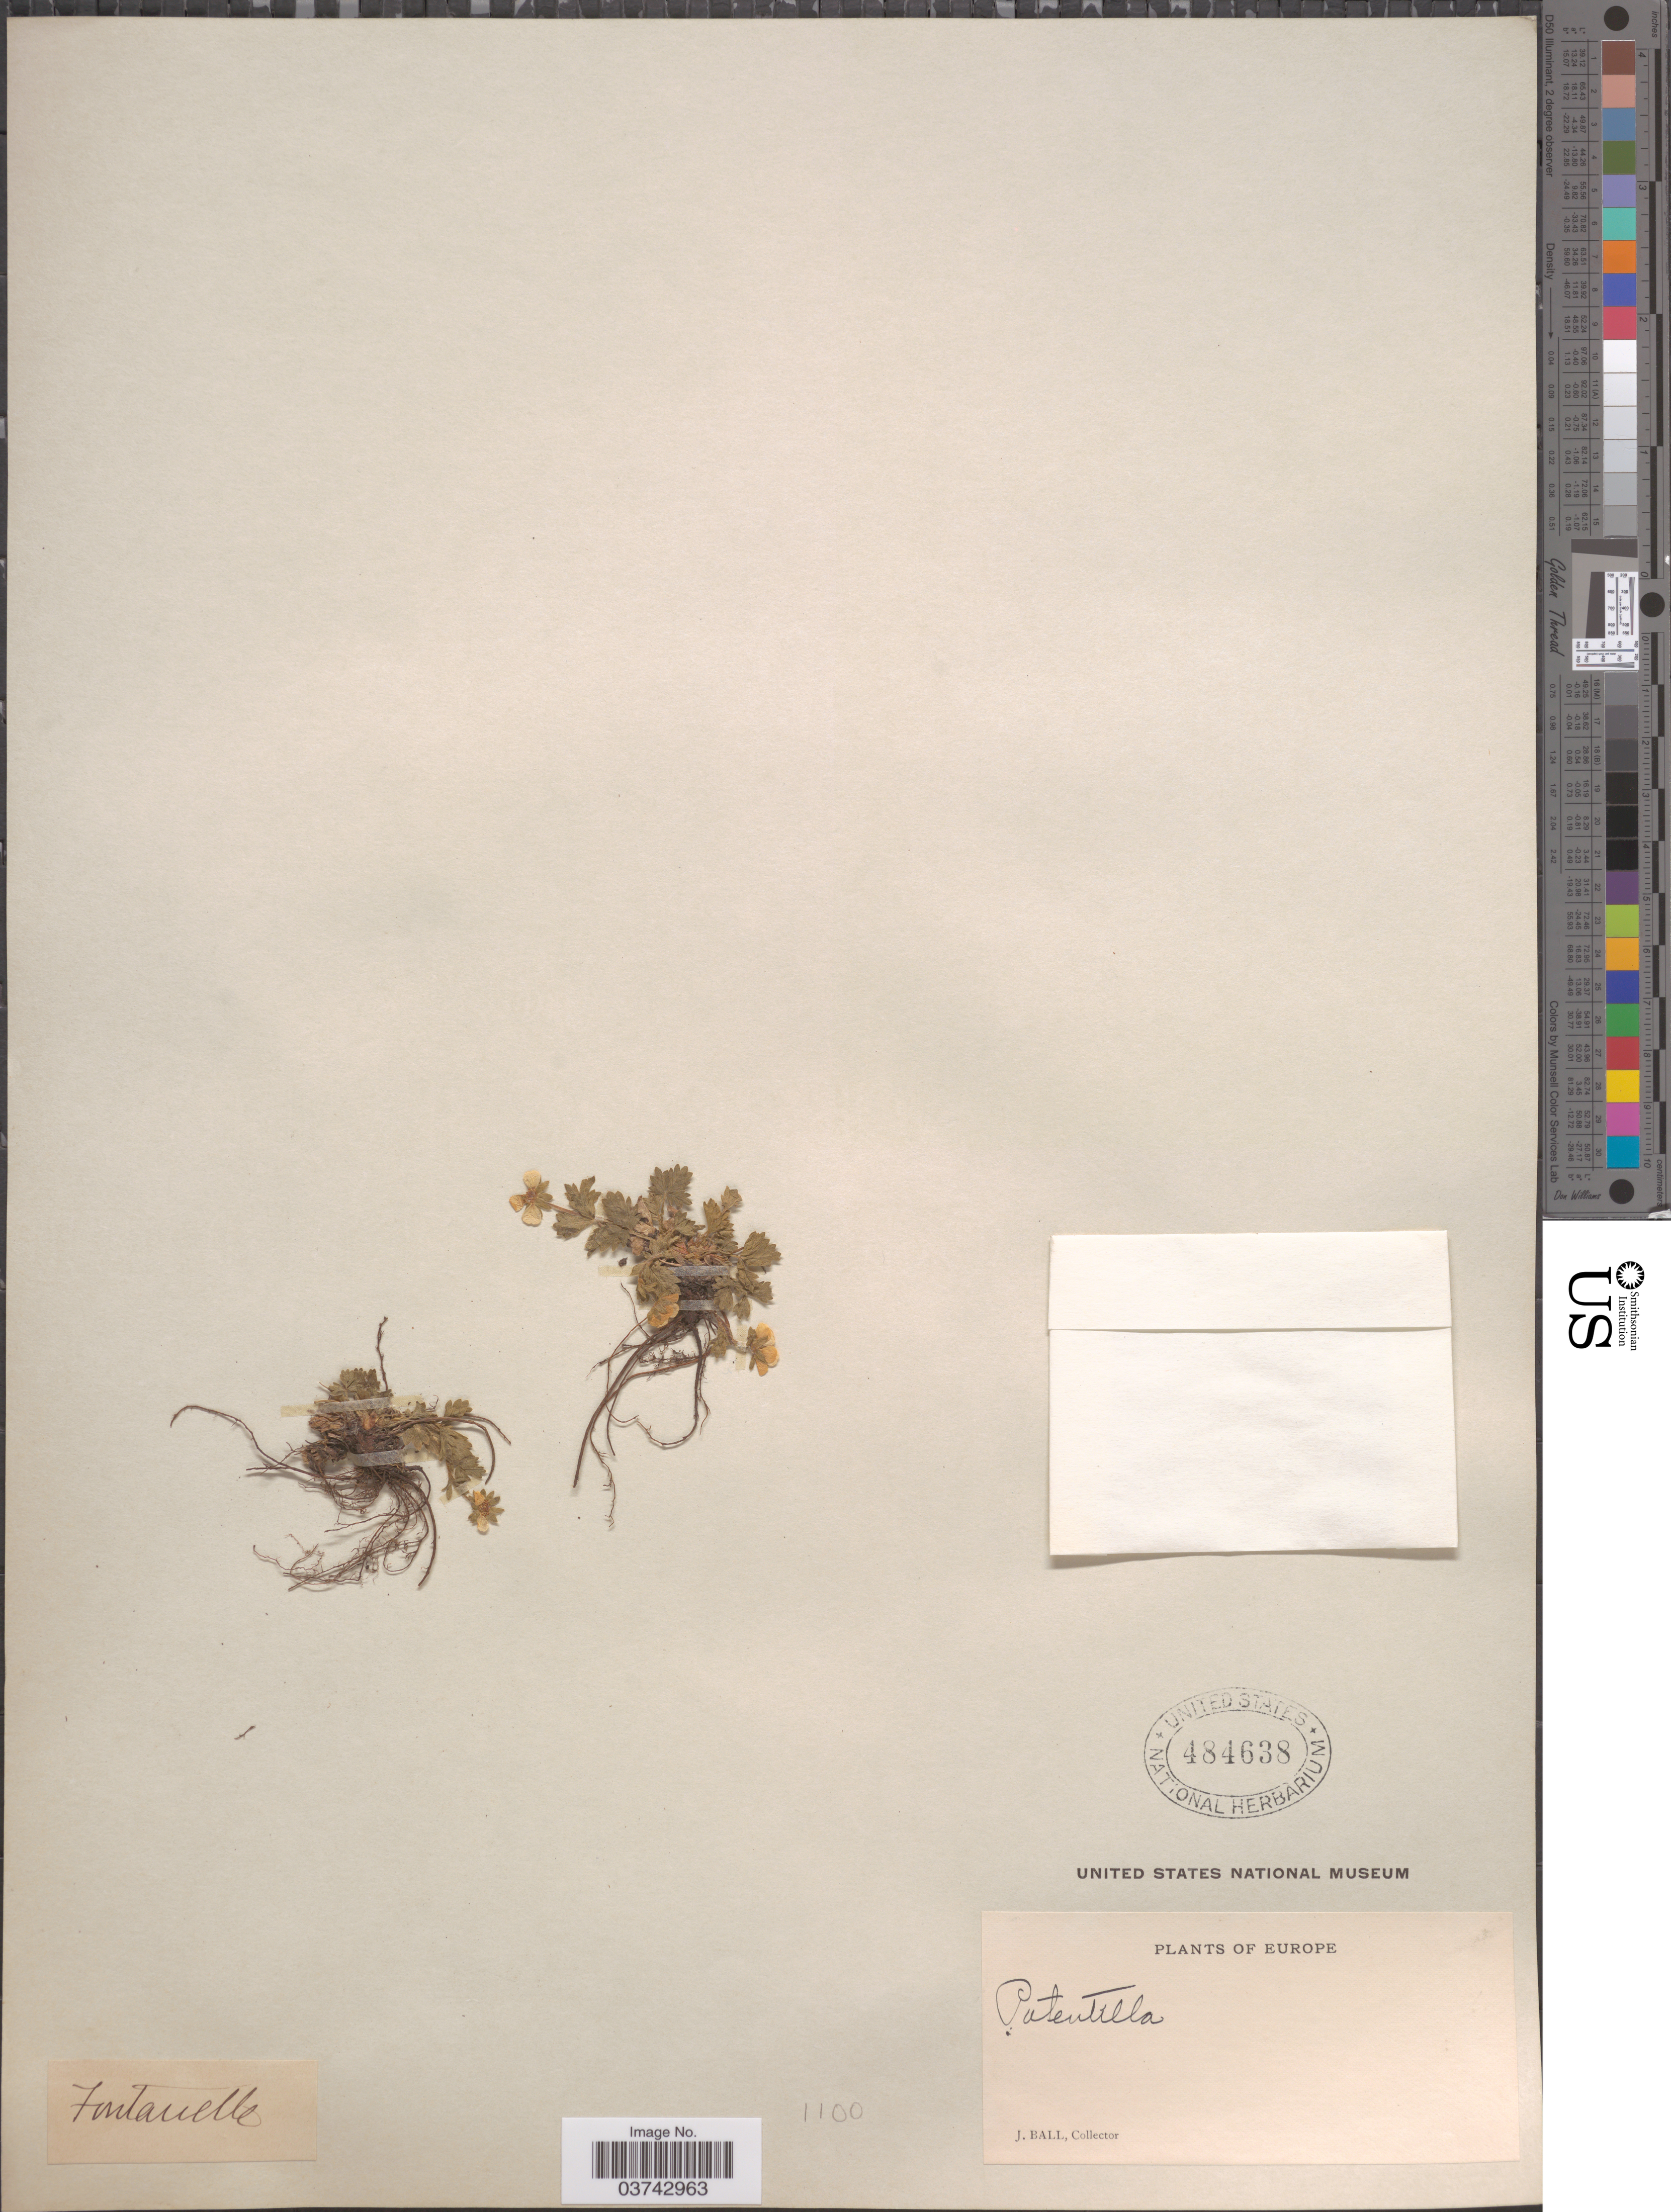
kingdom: Plantae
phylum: Tracheophyta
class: Magnoliopsida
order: Rosales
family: Rosaceae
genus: Potentilla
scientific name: Potentilla sp.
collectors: J. Ball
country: Italy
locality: Fontanelle, Europe.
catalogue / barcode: US 484638